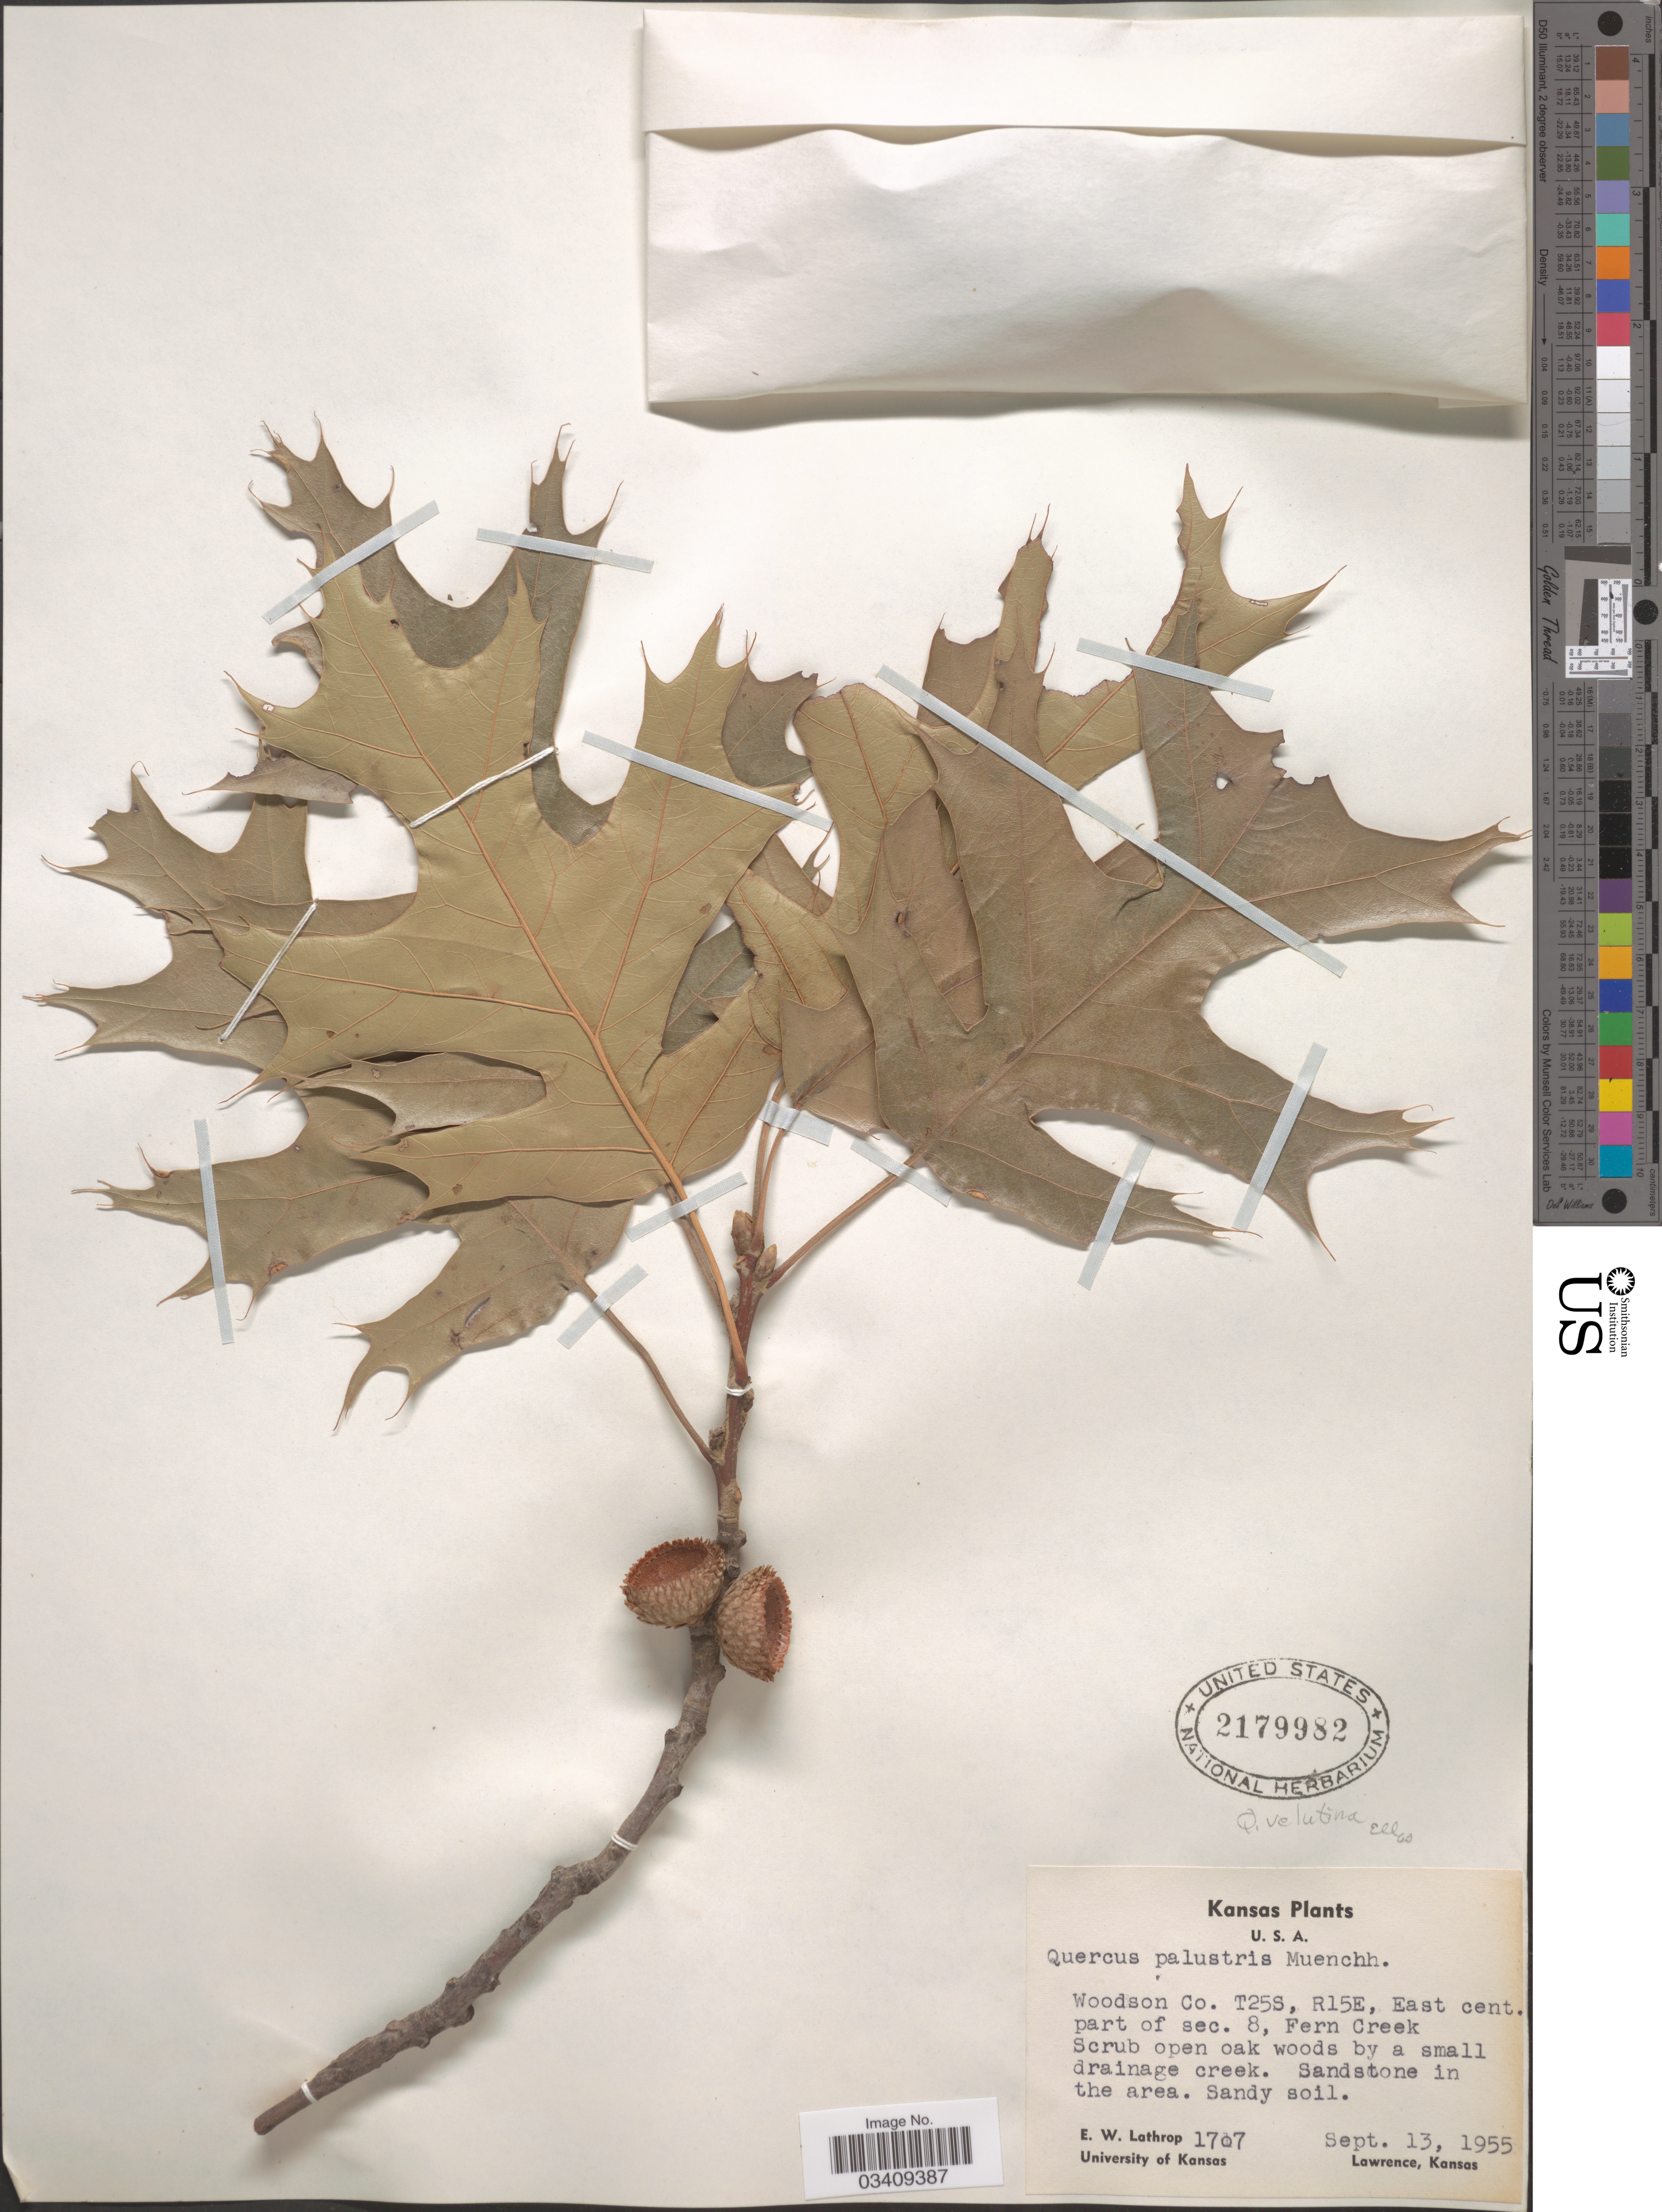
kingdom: Plantae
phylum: Tracheophyta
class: Magnoliopsida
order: Fagales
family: Fagaceae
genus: Quercus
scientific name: Quercus velutina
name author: Lam.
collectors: E. W. Lathrop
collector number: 1707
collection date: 1955-09-13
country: United States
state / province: Kansas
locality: Woodson Co. T25S, R15E, East cent. part of sec. 8, Fern Creek.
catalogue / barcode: US 2179982